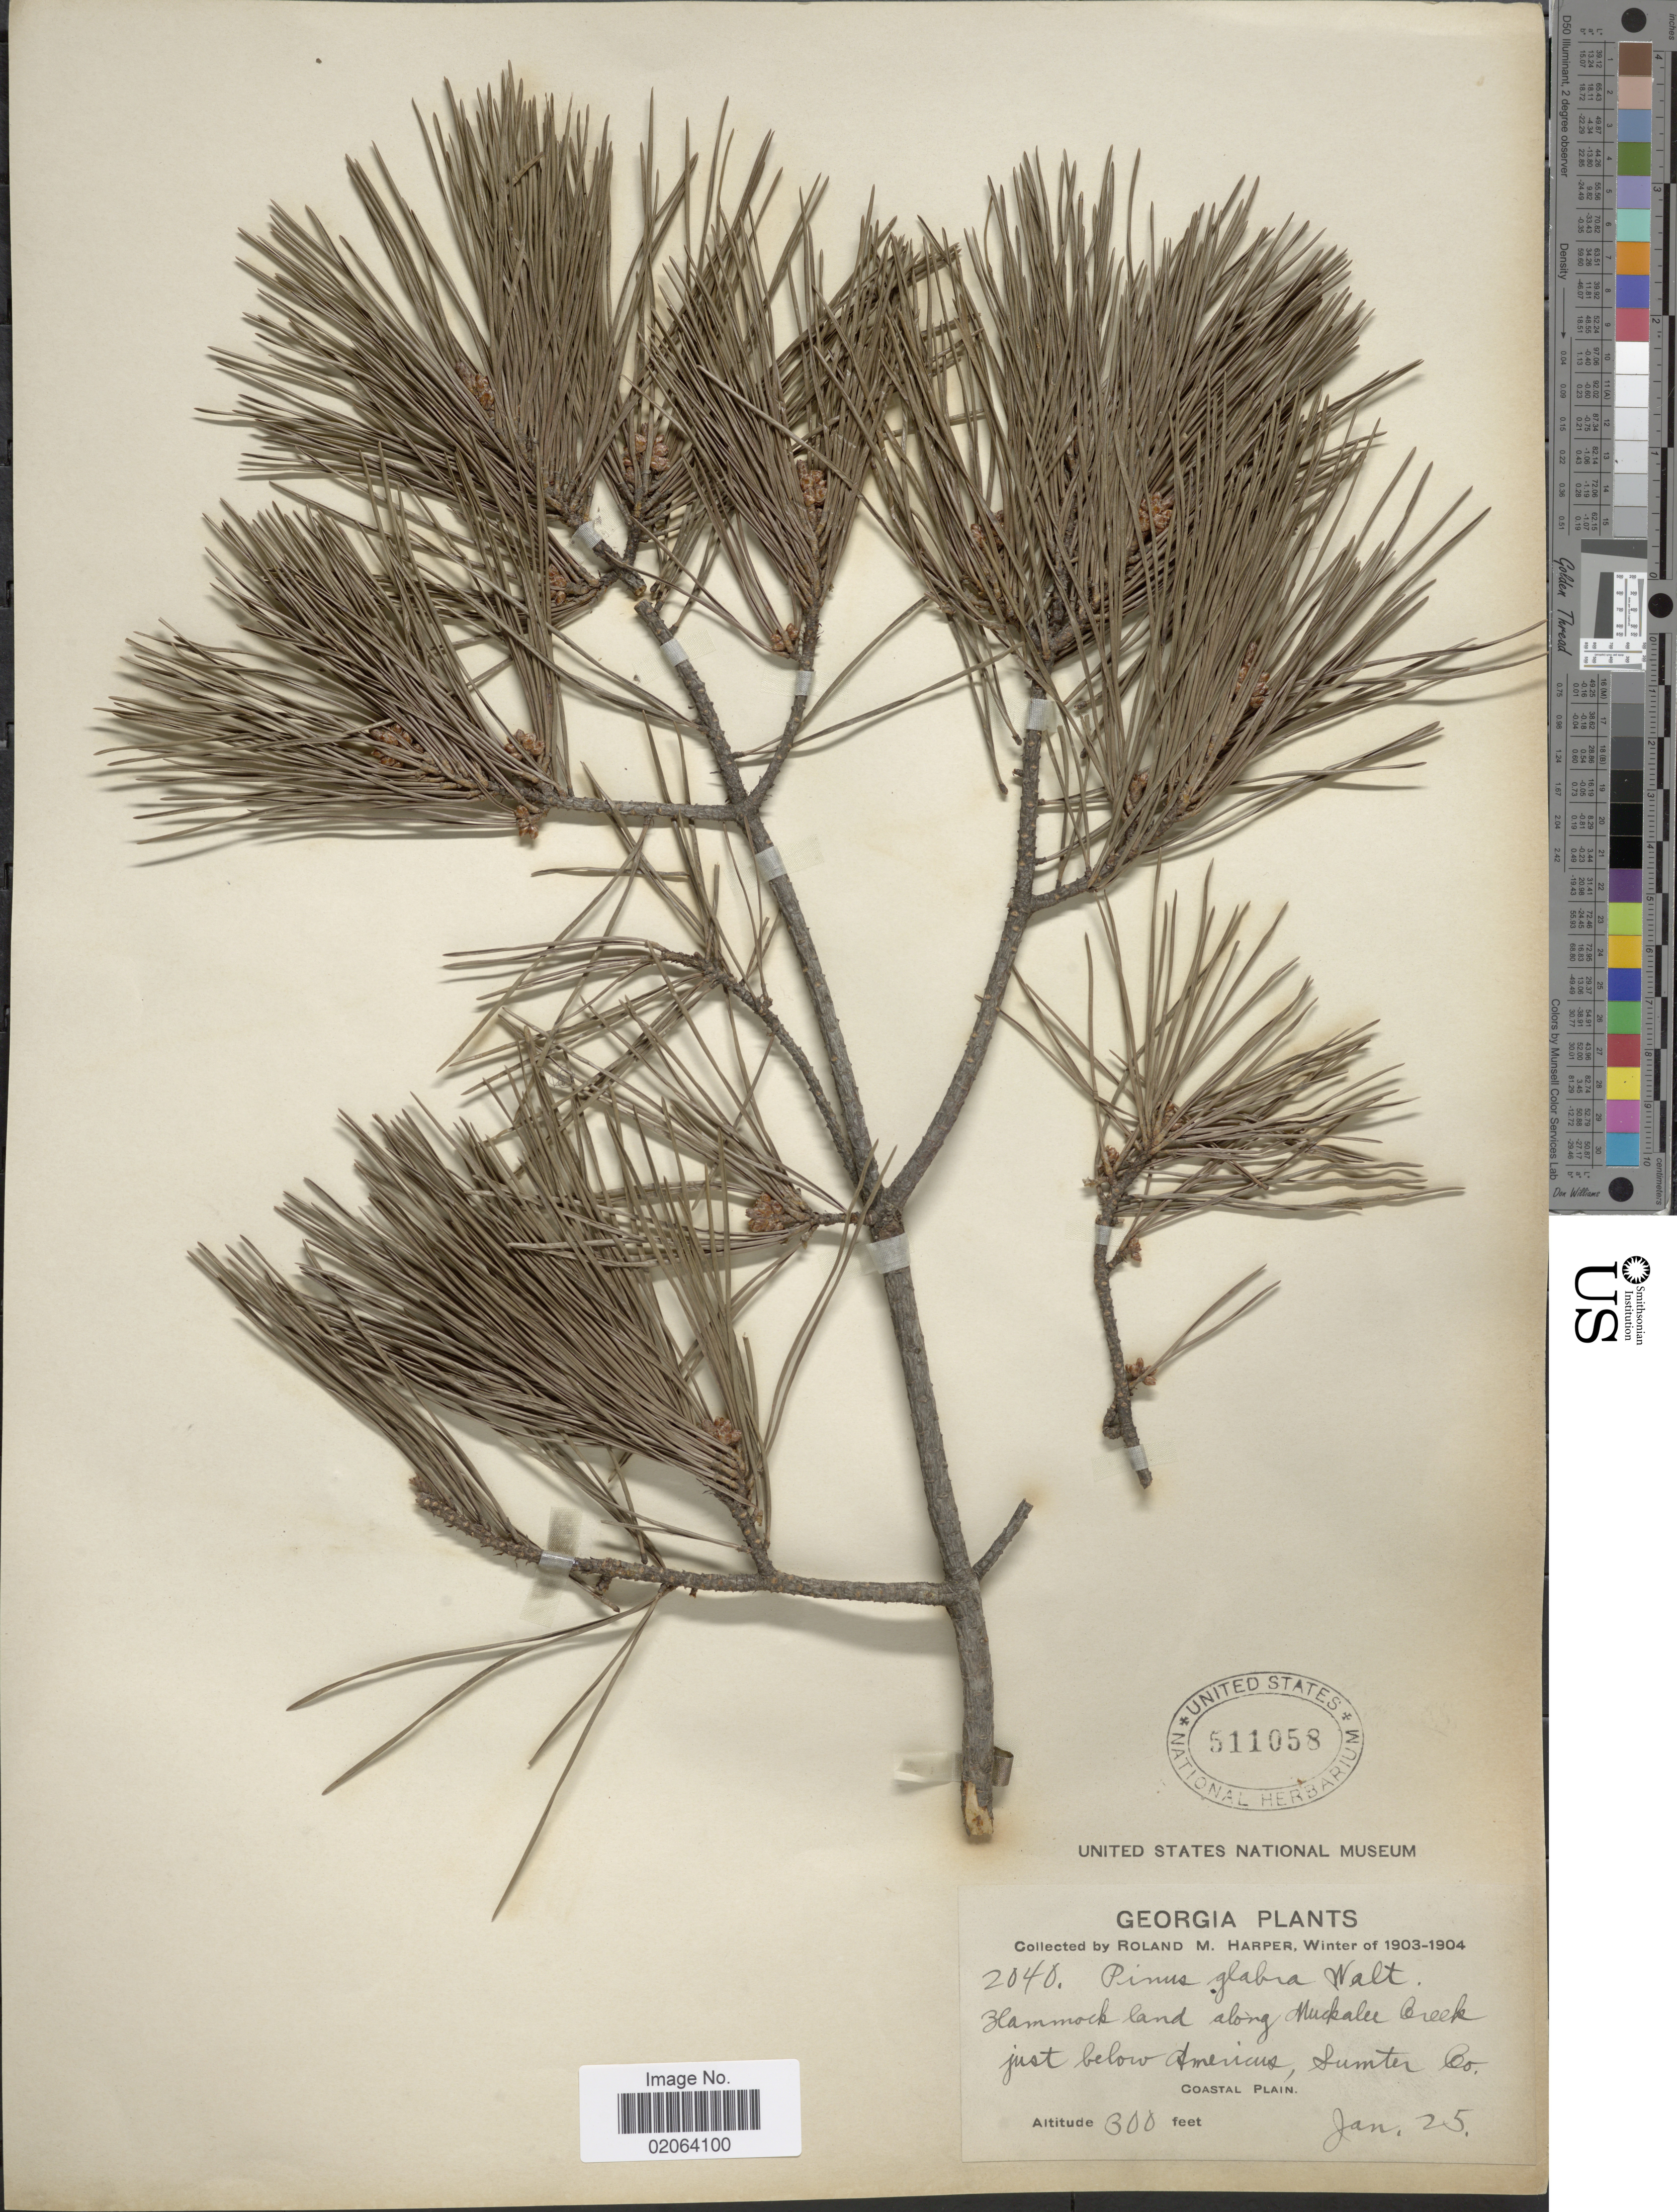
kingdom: Plantae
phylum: Tracheophyta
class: Pinopsida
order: Pinales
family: Pinaceae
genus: Pinus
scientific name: Pinus glabra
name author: Walter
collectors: R. M. Harper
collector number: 2040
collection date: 1903-01-25/1904-01-25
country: United States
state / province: Georgia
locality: Hammock land along Muckalee Creek just below Americus, Sumter Co. Coastal Plain.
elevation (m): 91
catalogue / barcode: US 511058